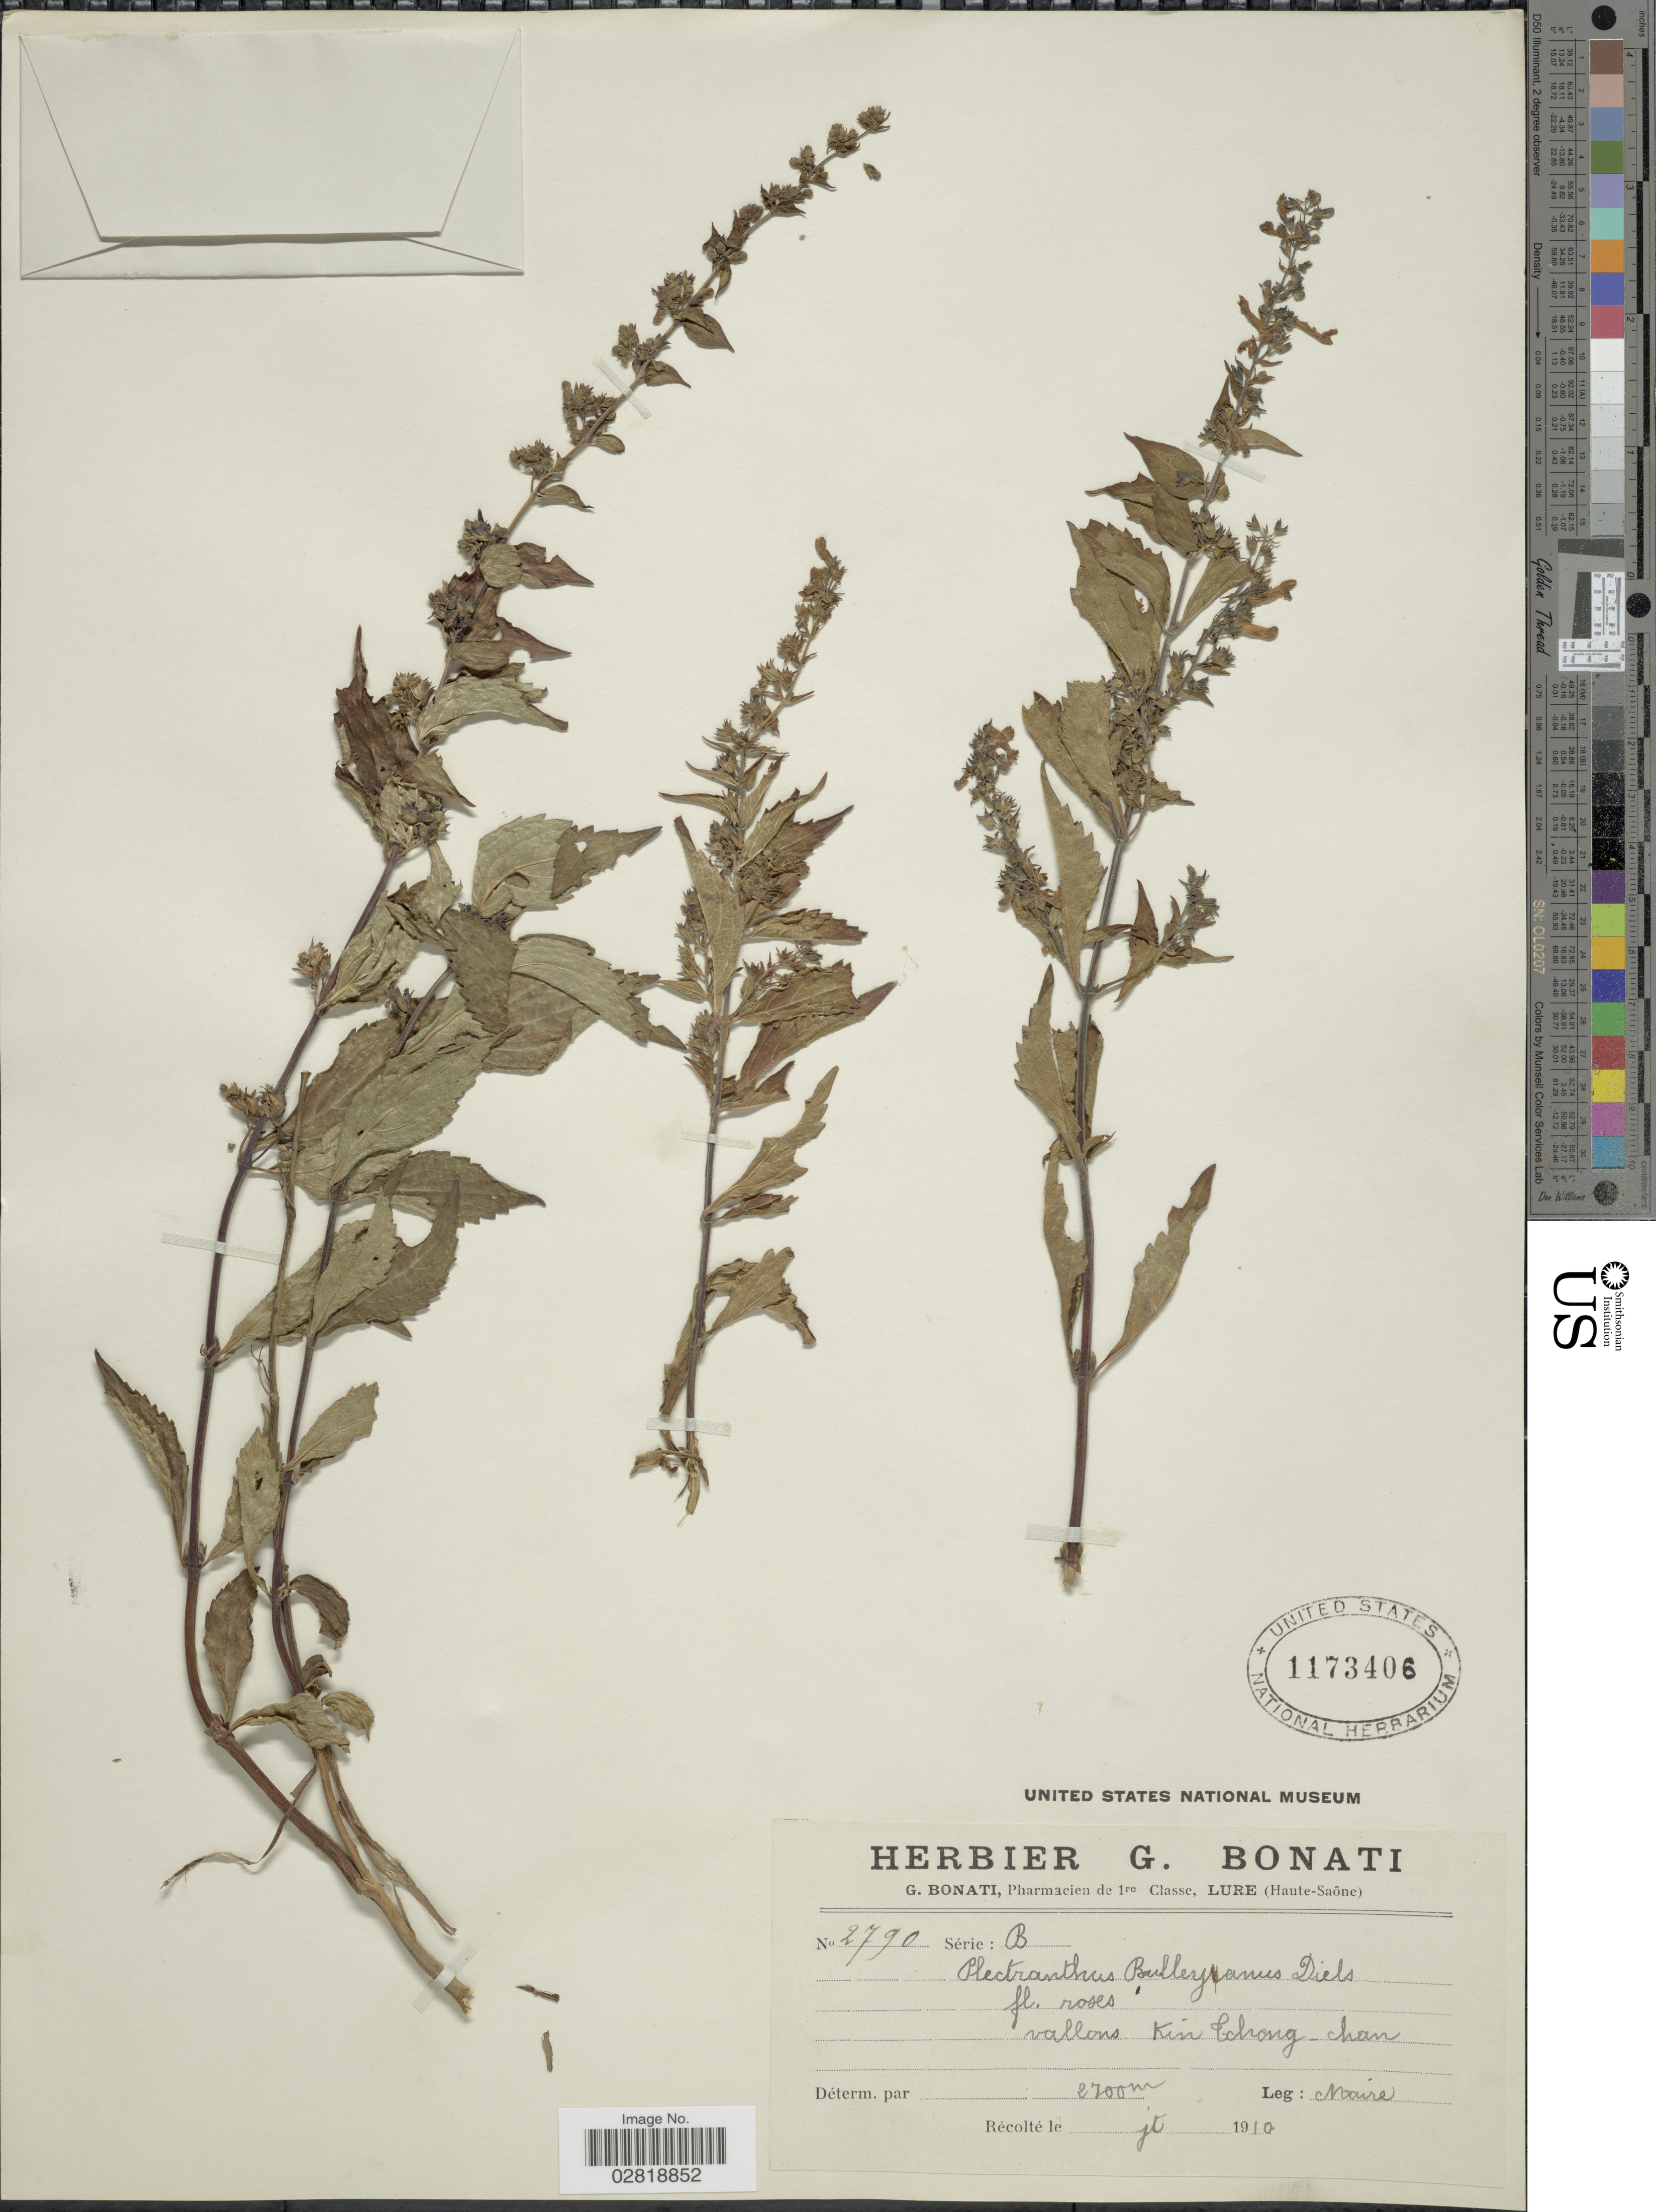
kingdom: Plantae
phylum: Tracheophyta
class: Magnoliopsida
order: Lamiales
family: Lamiaceae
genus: Isodon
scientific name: Isodon bulleyanus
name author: (Diels) Kudô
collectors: Maire, --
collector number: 2790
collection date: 1910-07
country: China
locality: Vallons Kin Chang-chan.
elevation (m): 2700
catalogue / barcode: US 1173406